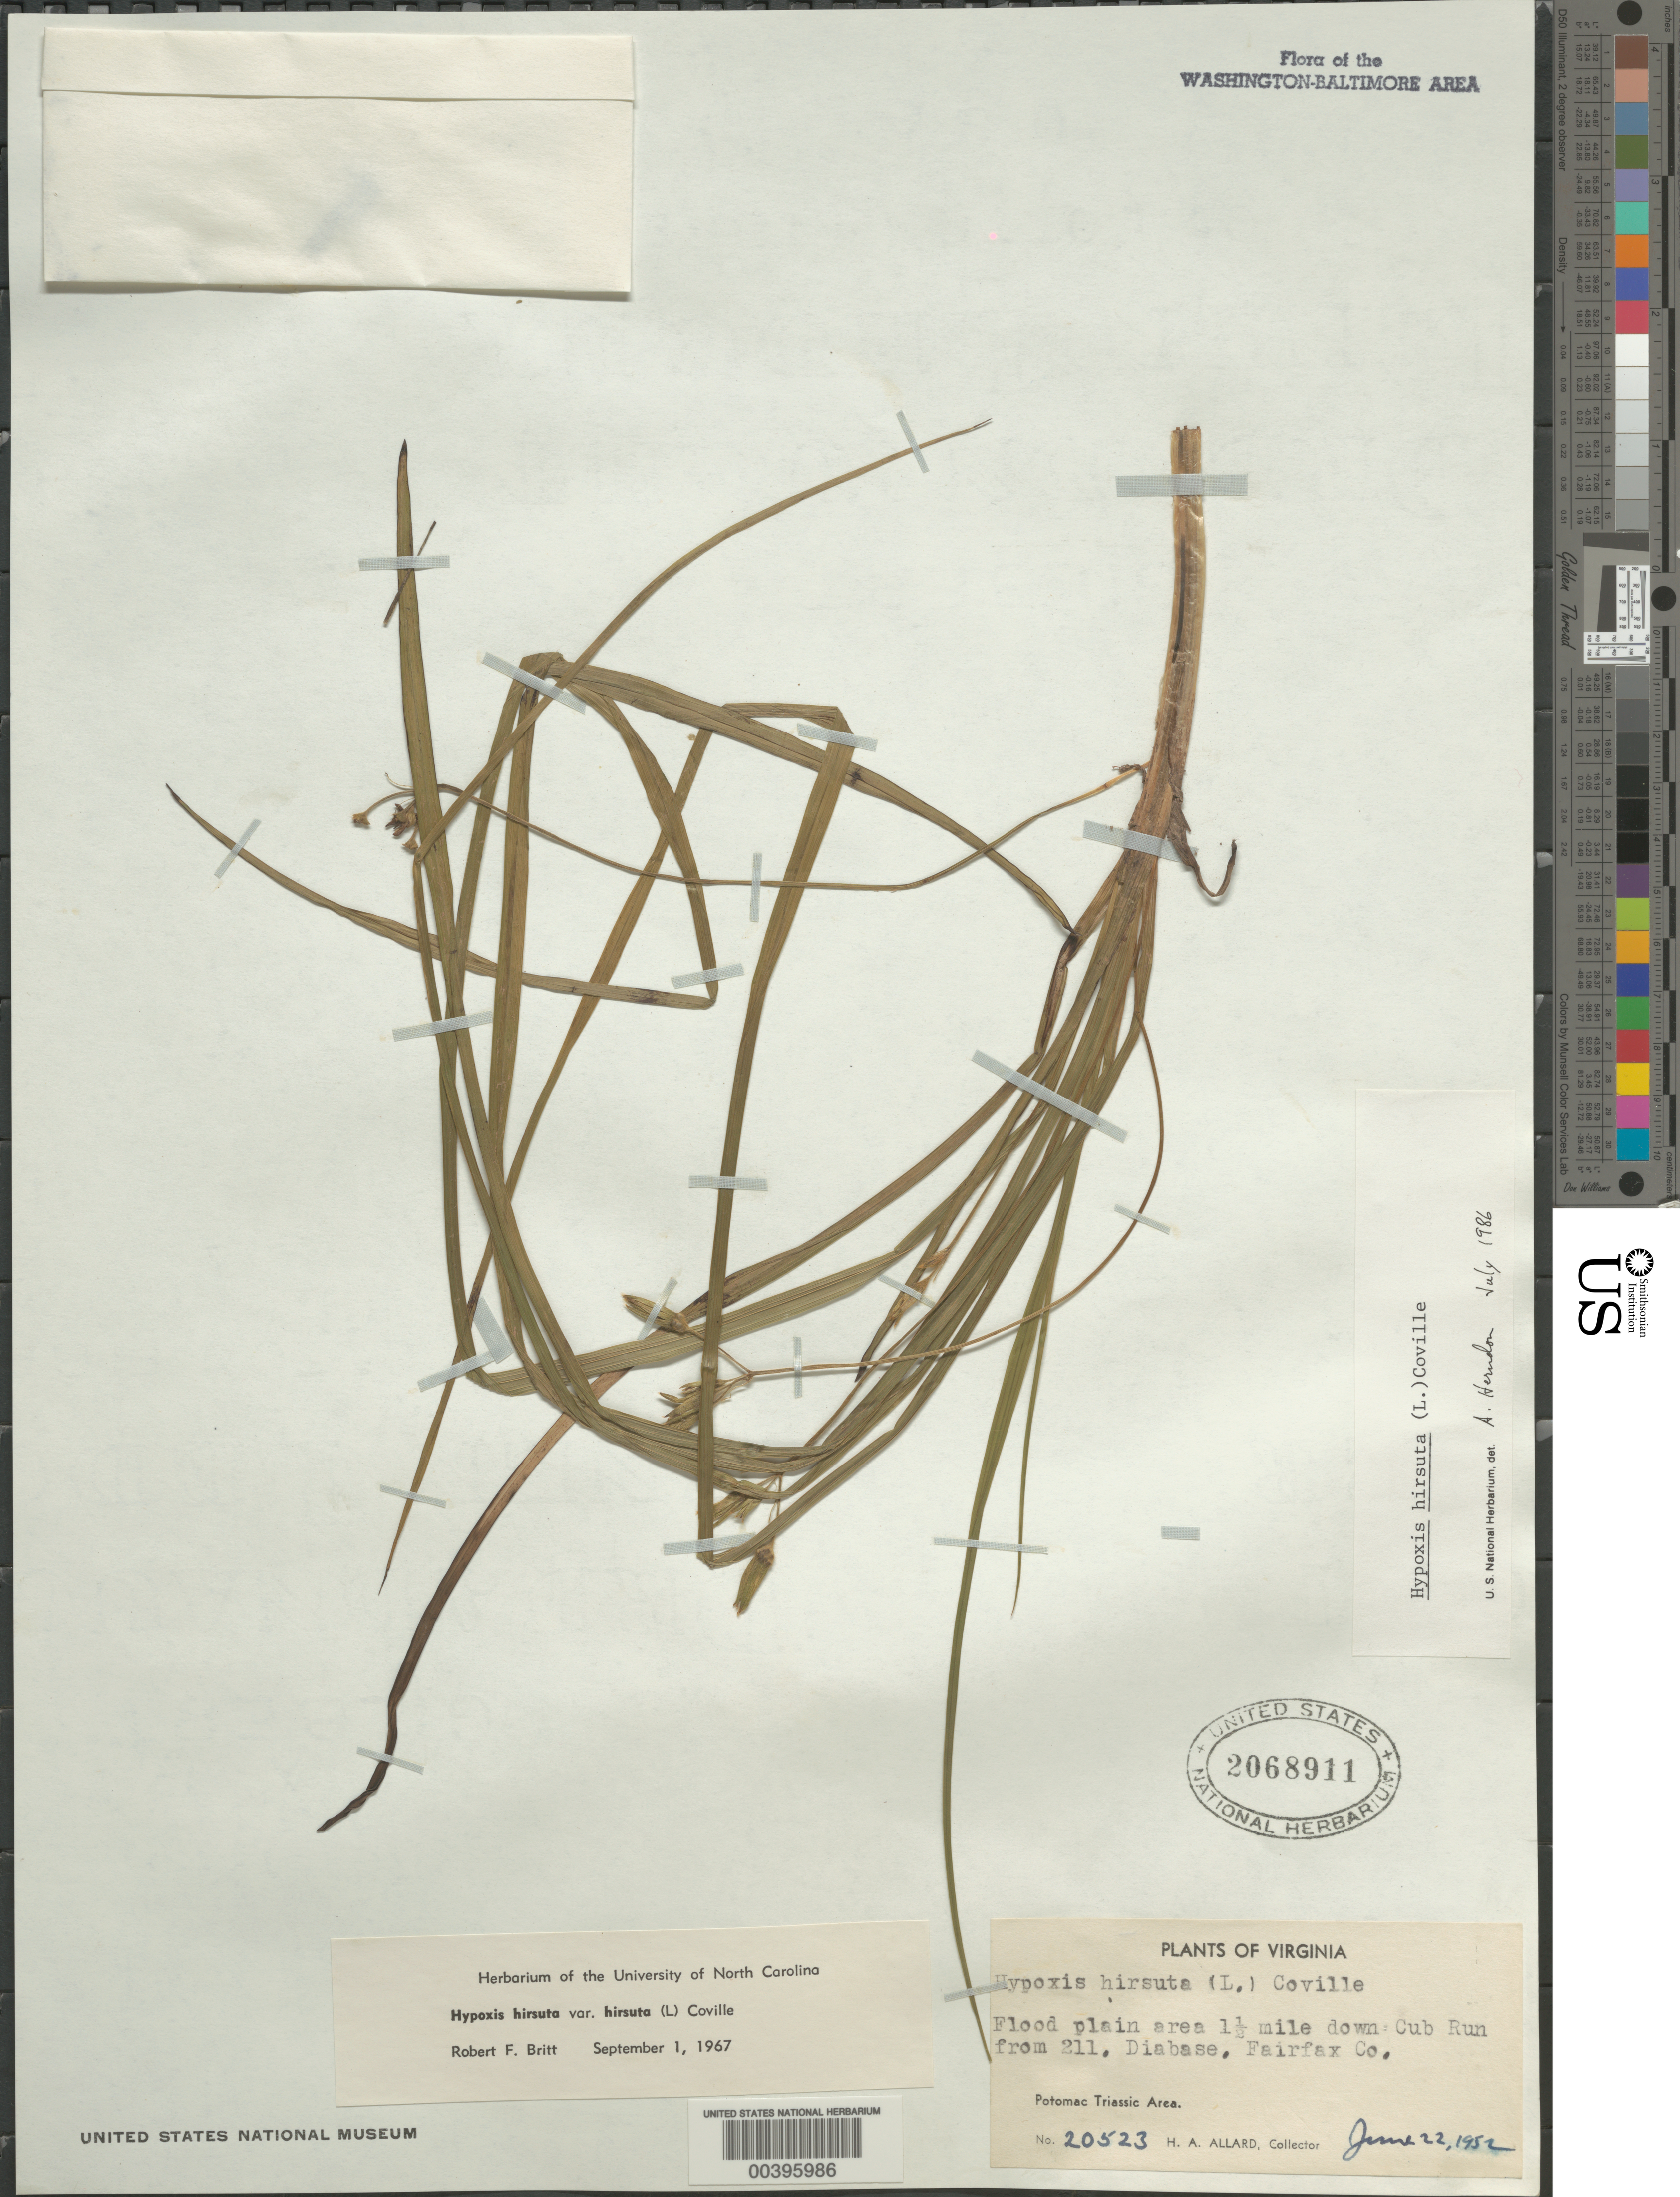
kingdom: Plantae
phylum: Tracheophyta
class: Liliopsida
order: Asparagales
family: Hypoxidaceae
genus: Hypoxis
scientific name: Hypoxis hirsuta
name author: (L.) Coville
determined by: Britt, R. F.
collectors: H. A. Allard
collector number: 20523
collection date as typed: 22 Jun 1952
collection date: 1952-06-22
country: United States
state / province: Virginia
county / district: Fairfax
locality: downstream from Route 211 on Cub Run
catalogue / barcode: US 2068911